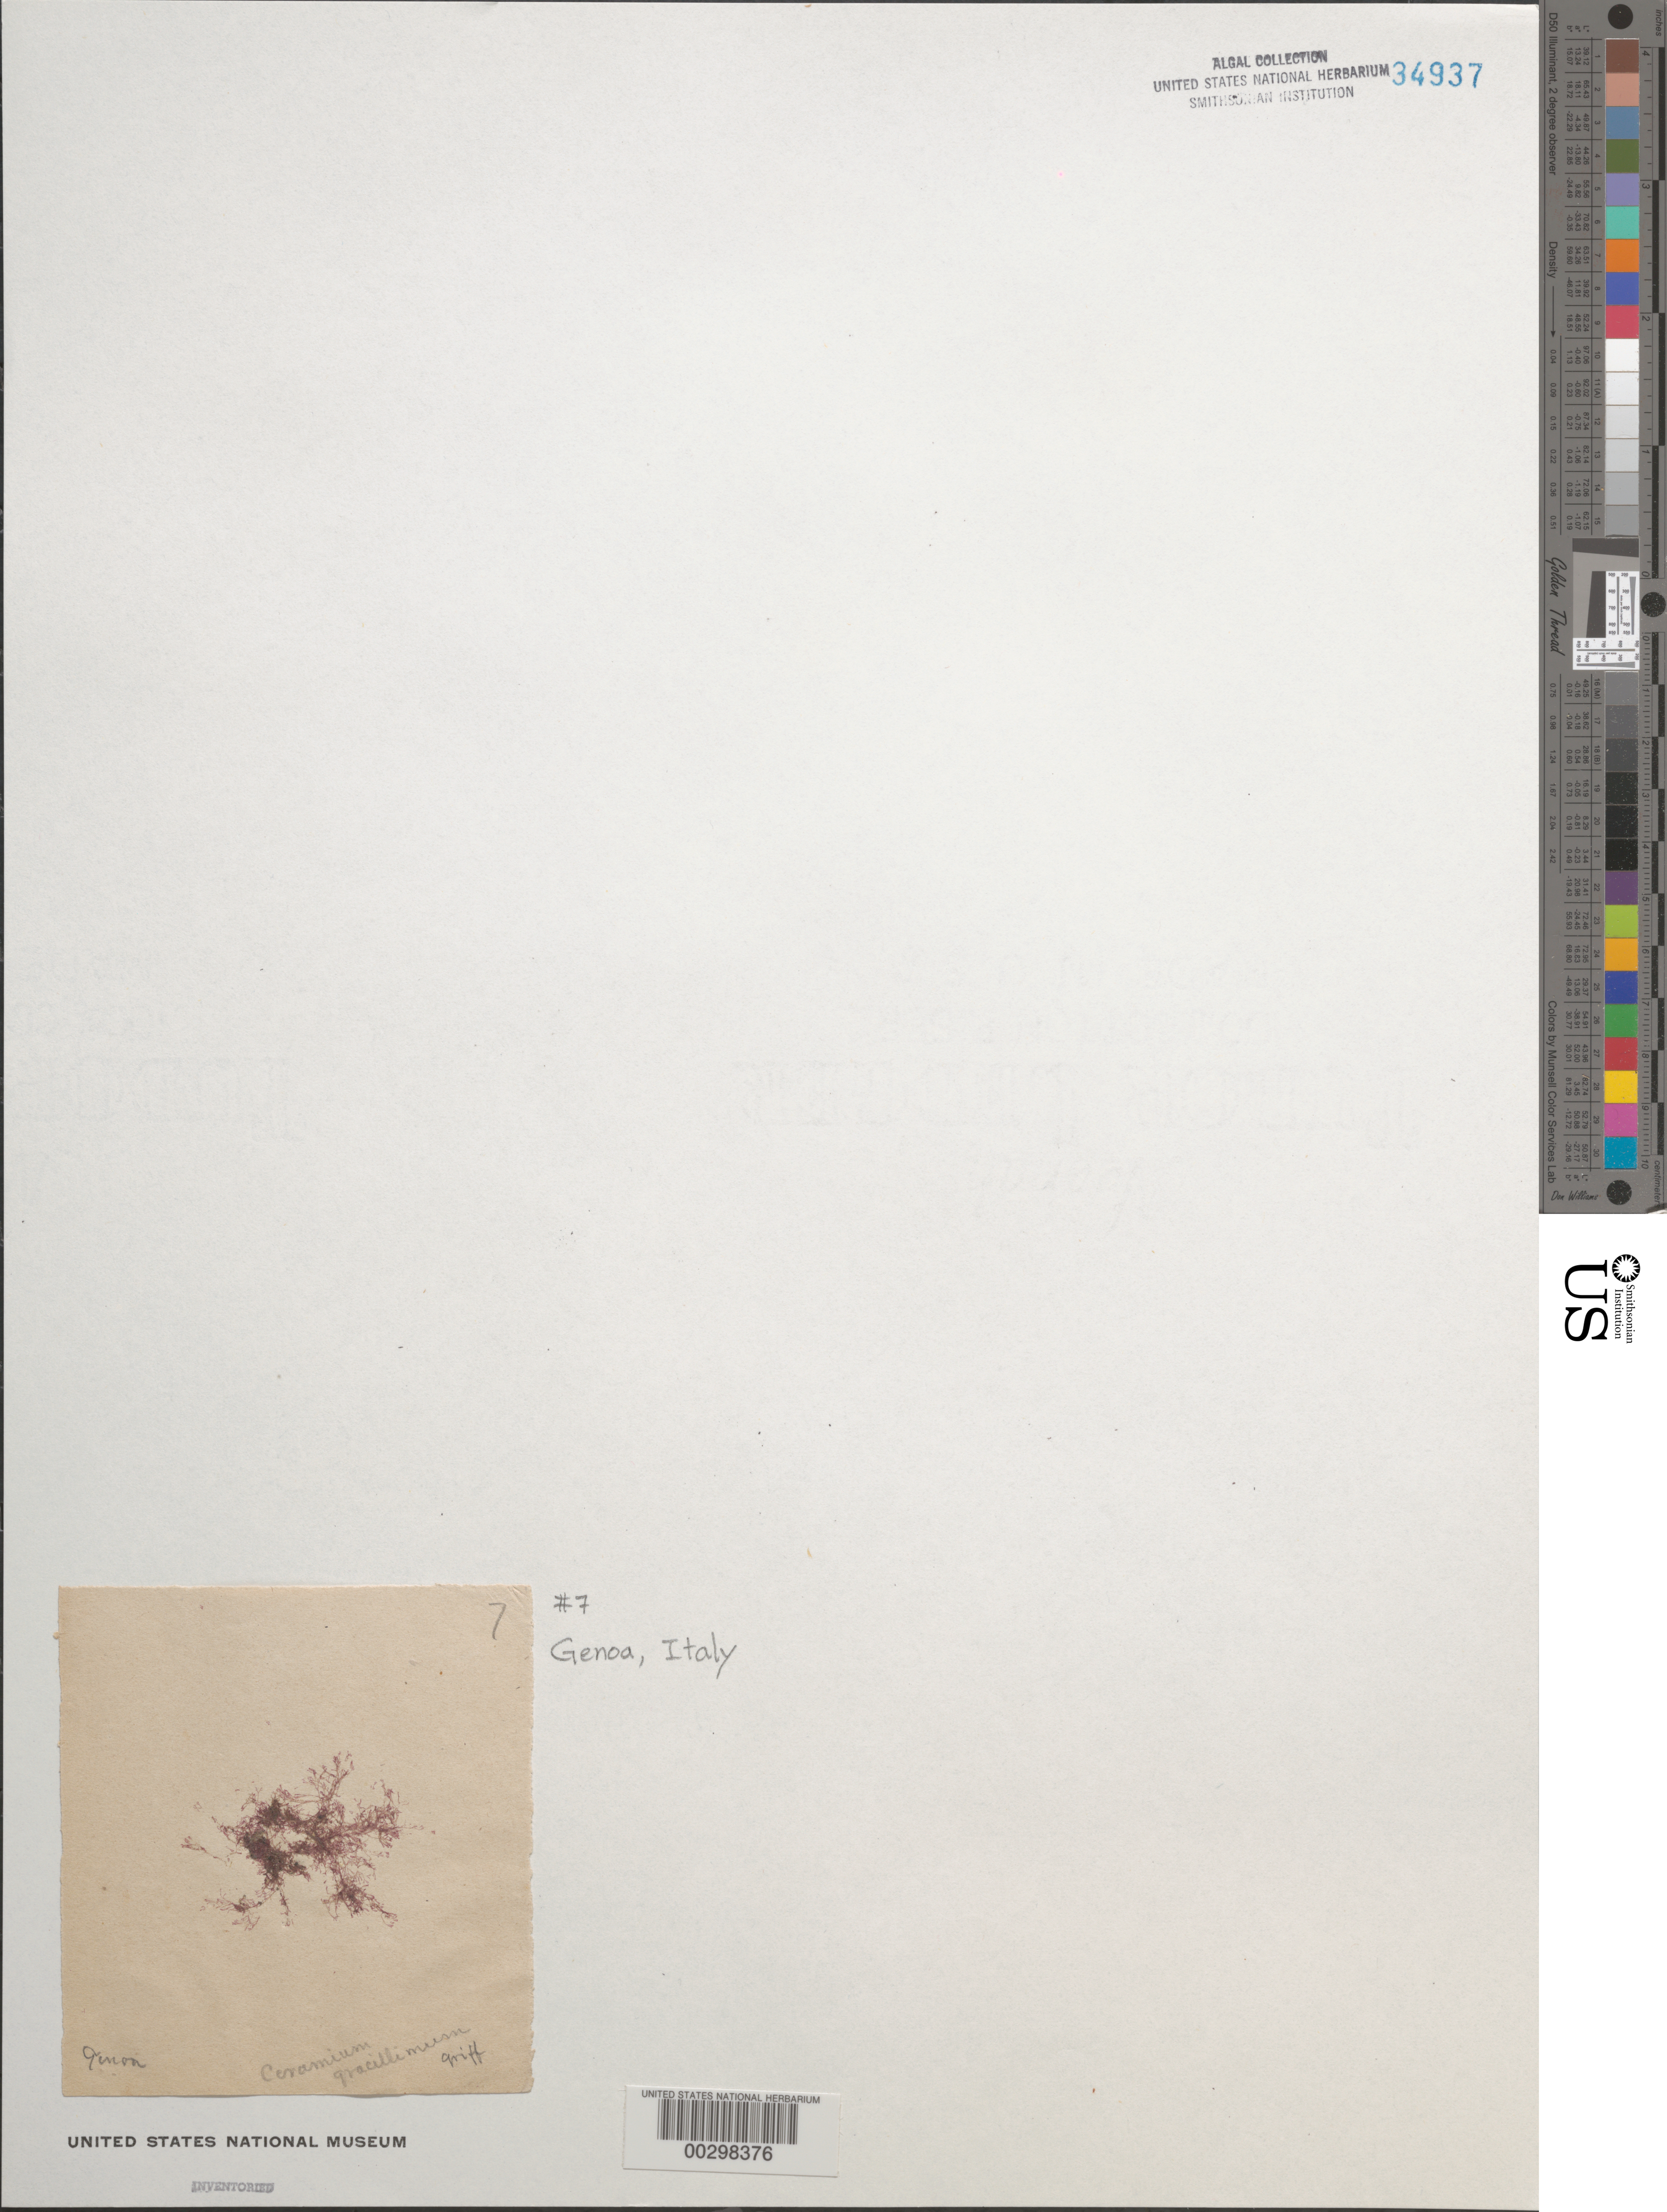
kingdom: Plantae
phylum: Rhodophyta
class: Florideophyceae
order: Ceramiales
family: Ceramiaceae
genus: Ceramium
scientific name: Ceramium gracilliferum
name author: Griffiths & Harvey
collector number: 7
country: Italy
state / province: Liguria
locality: Genoa, genova province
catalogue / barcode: US 34937